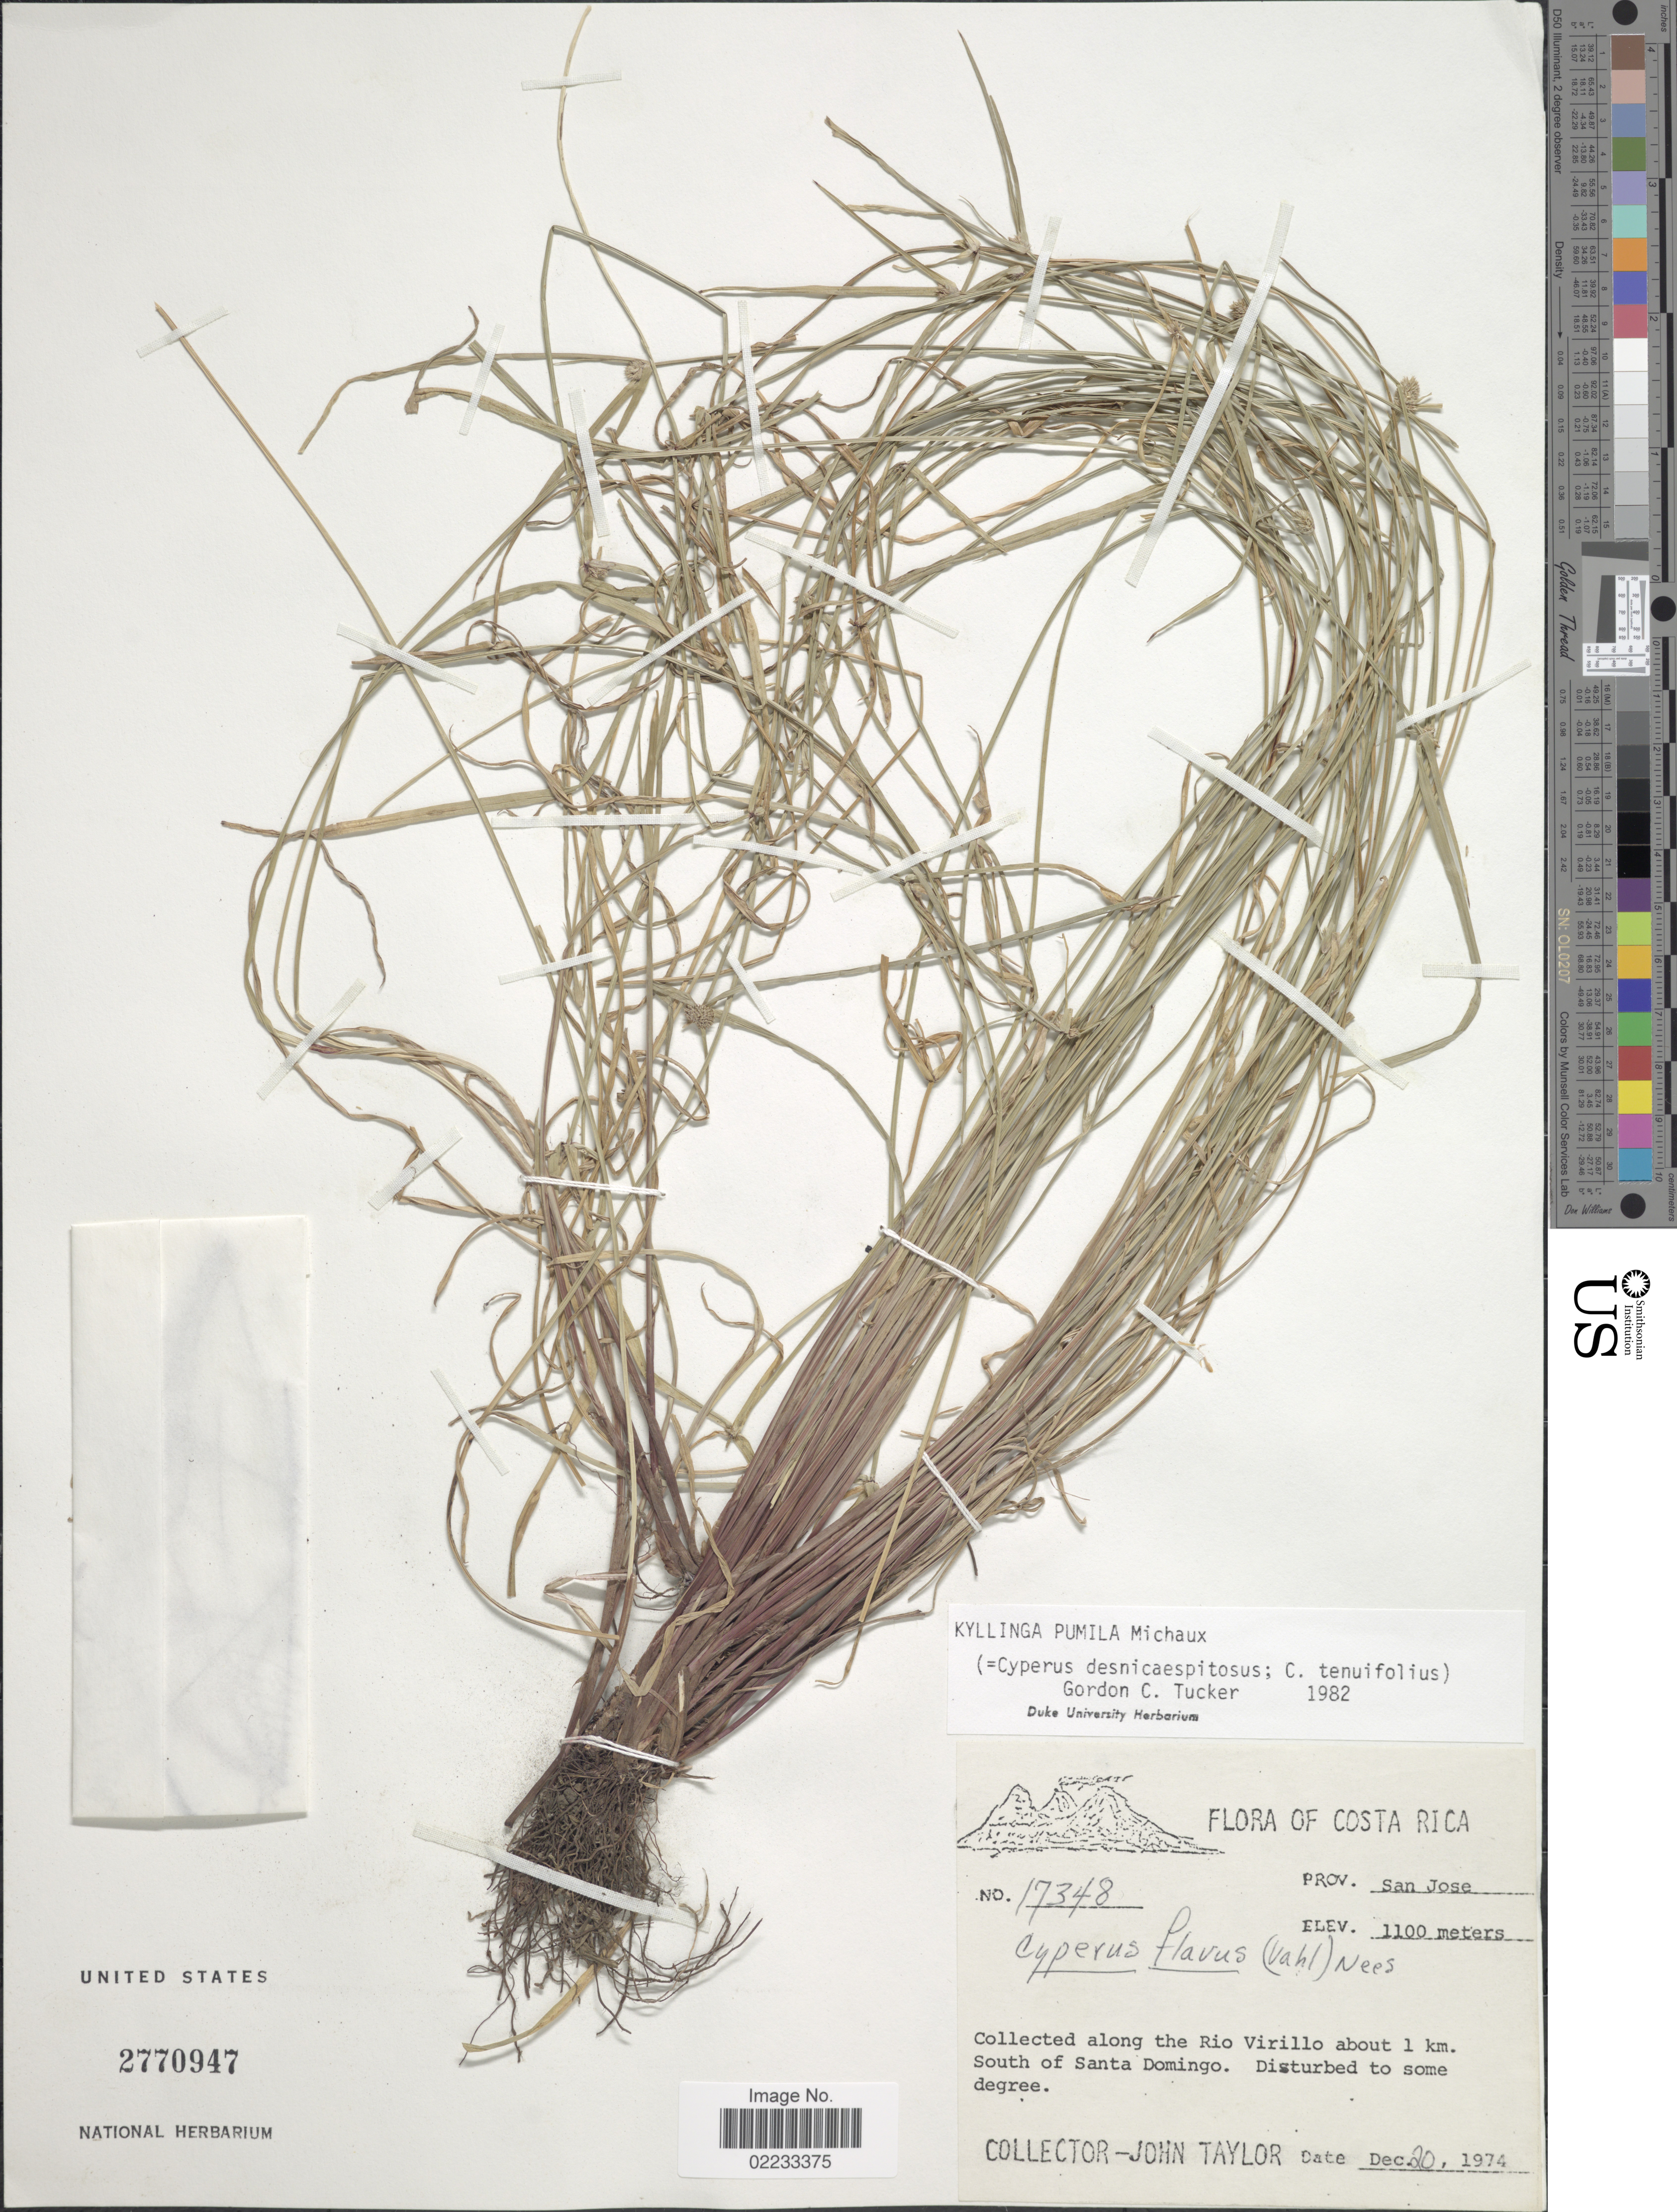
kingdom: Plantae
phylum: Tracheophyta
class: Liliopsida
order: Poales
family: Cyperaceae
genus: Cyperus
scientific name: Cyperus hortensis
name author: (Salzm. ex Steud.) Dorr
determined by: Strong, Mark T., (BOT), Smithsonian Institution - National Museum of Natural History (UNITED STATES)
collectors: J. Taylor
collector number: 17348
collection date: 1974-12-20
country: Costa Rica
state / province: San José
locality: Along the Rio Virillo about 1 km. South of Santa Domingo.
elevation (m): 1100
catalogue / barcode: US 2770947